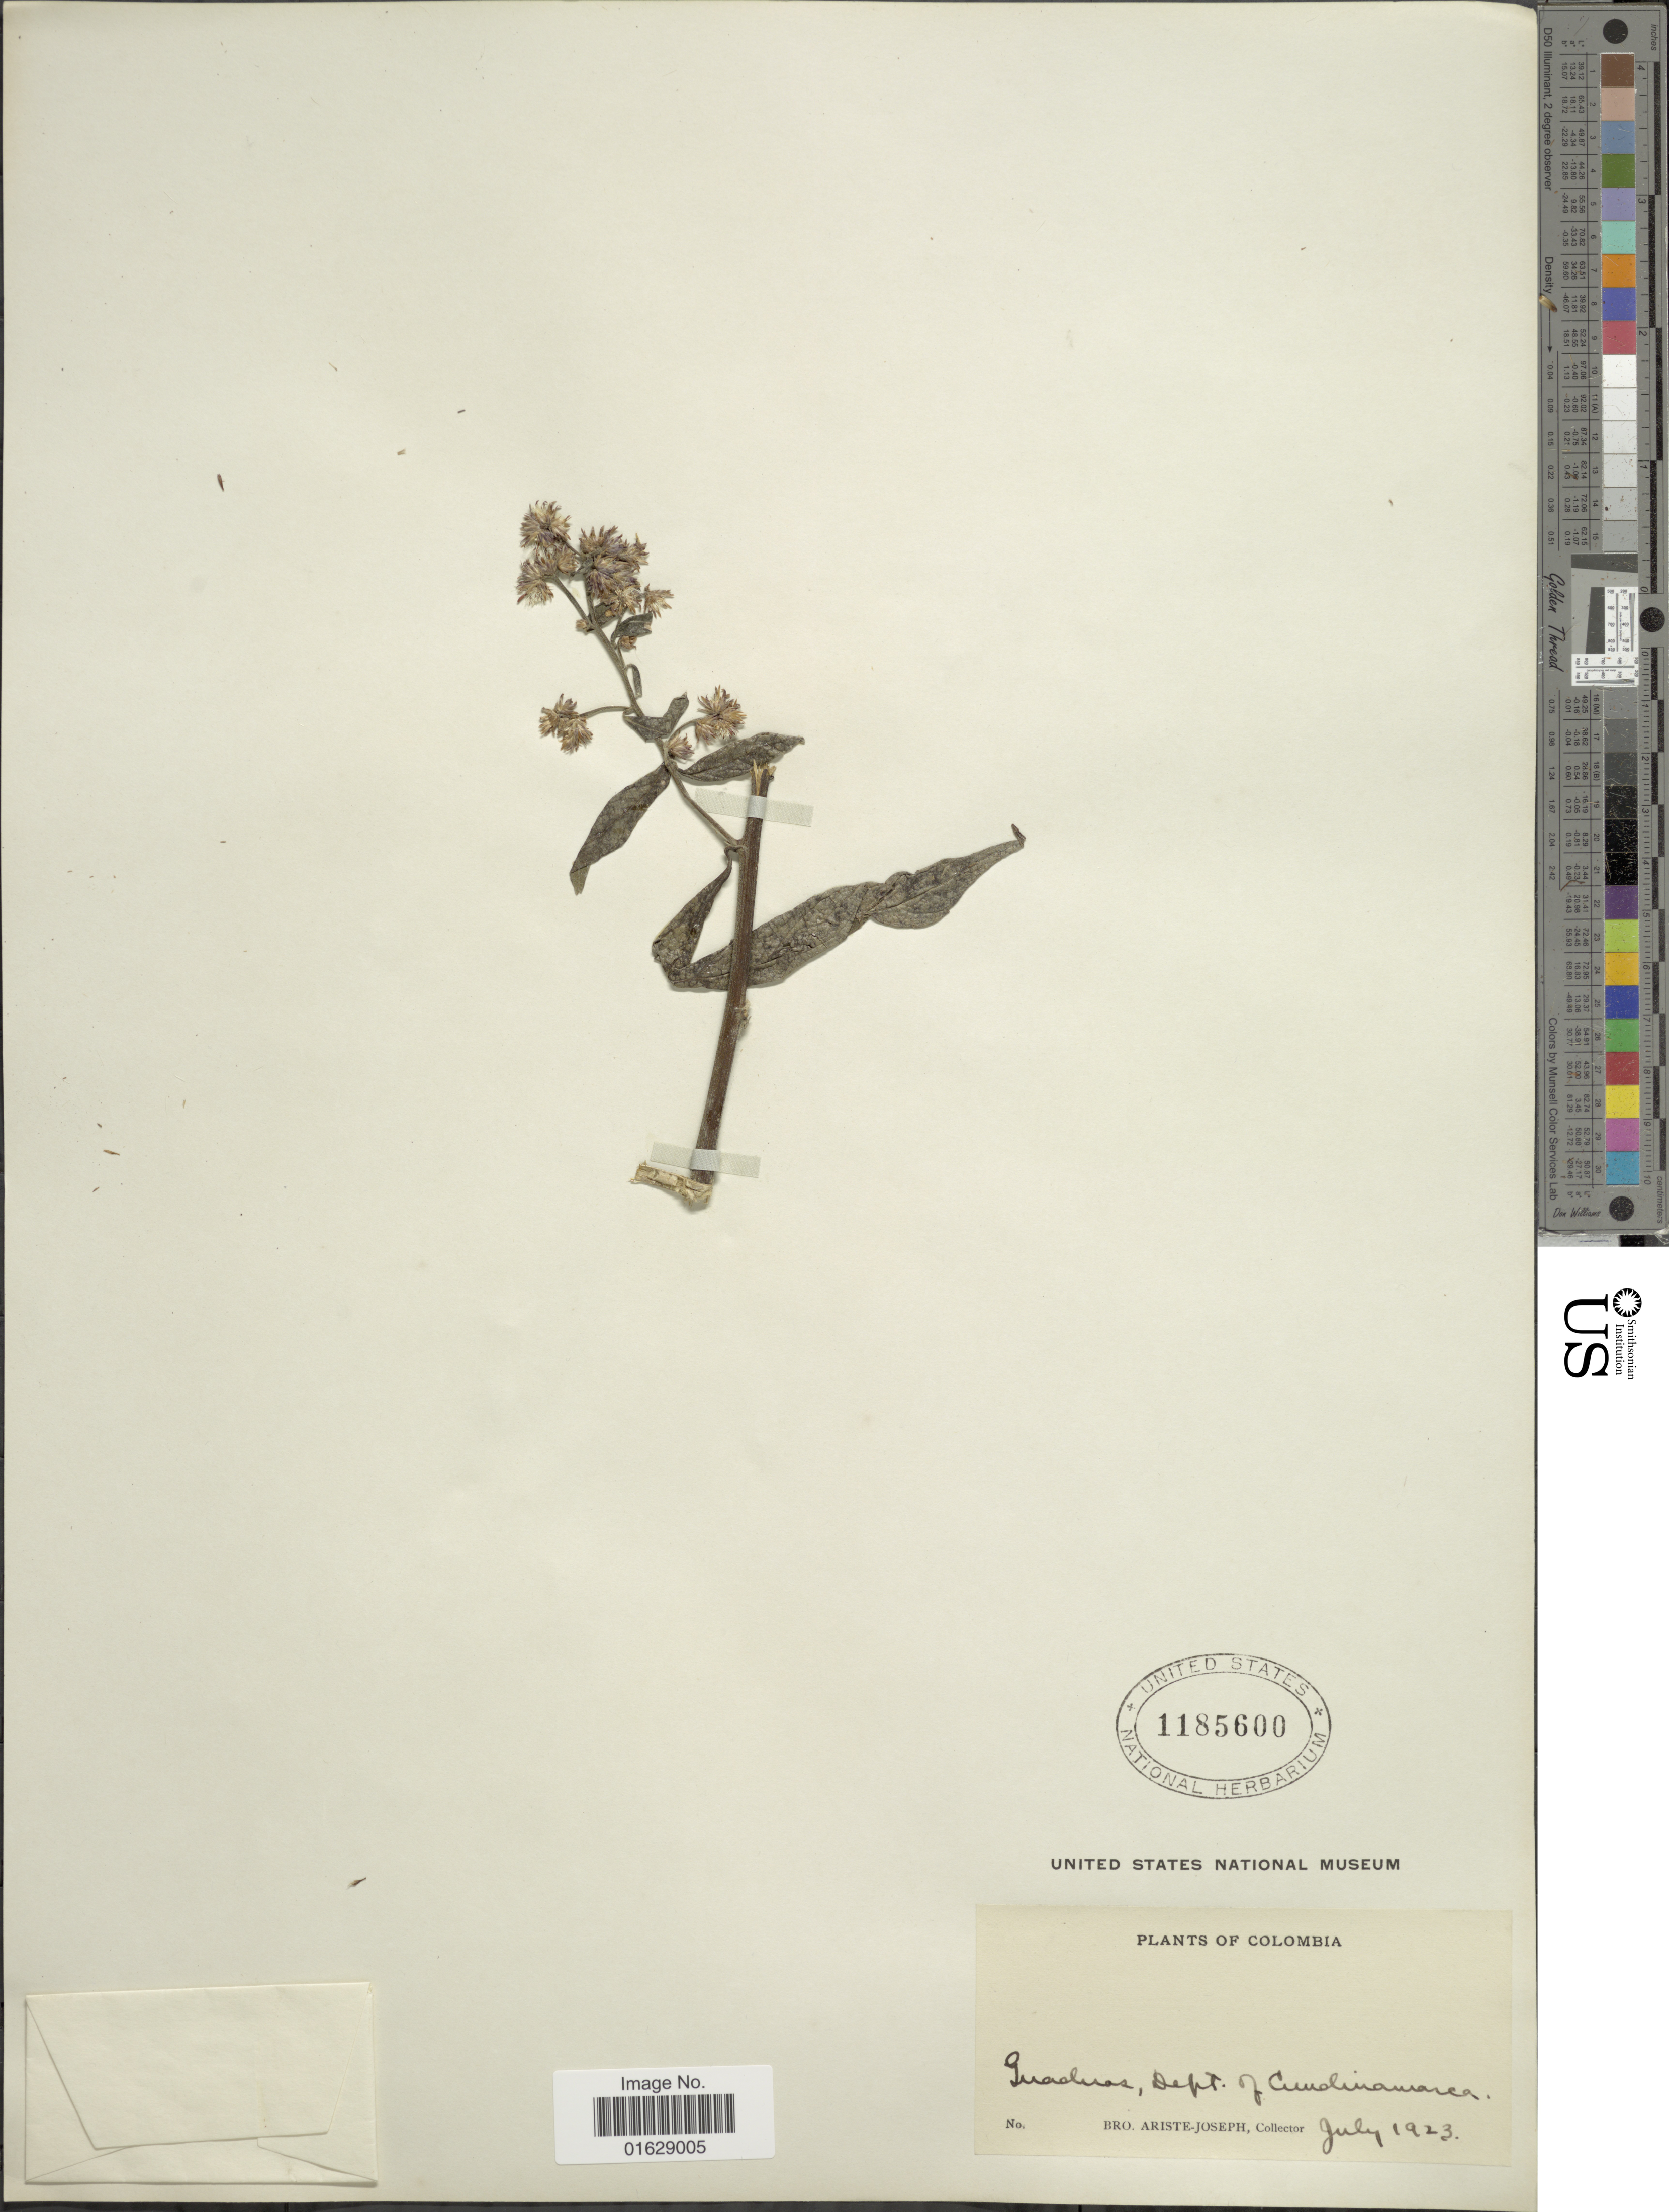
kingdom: Plantae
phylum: Tracheophyta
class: Magnoliopsida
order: Asterales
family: Asteraceae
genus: Lepidaploa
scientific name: Lepidaploa lehmannii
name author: (Hieron.) H. Rob.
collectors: Bro. Ariste-Joseph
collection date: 1923-07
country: Colombia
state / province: Cundinamarca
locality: Guaduas, Dept. of Cundinamarca.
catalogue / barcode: US 1185600